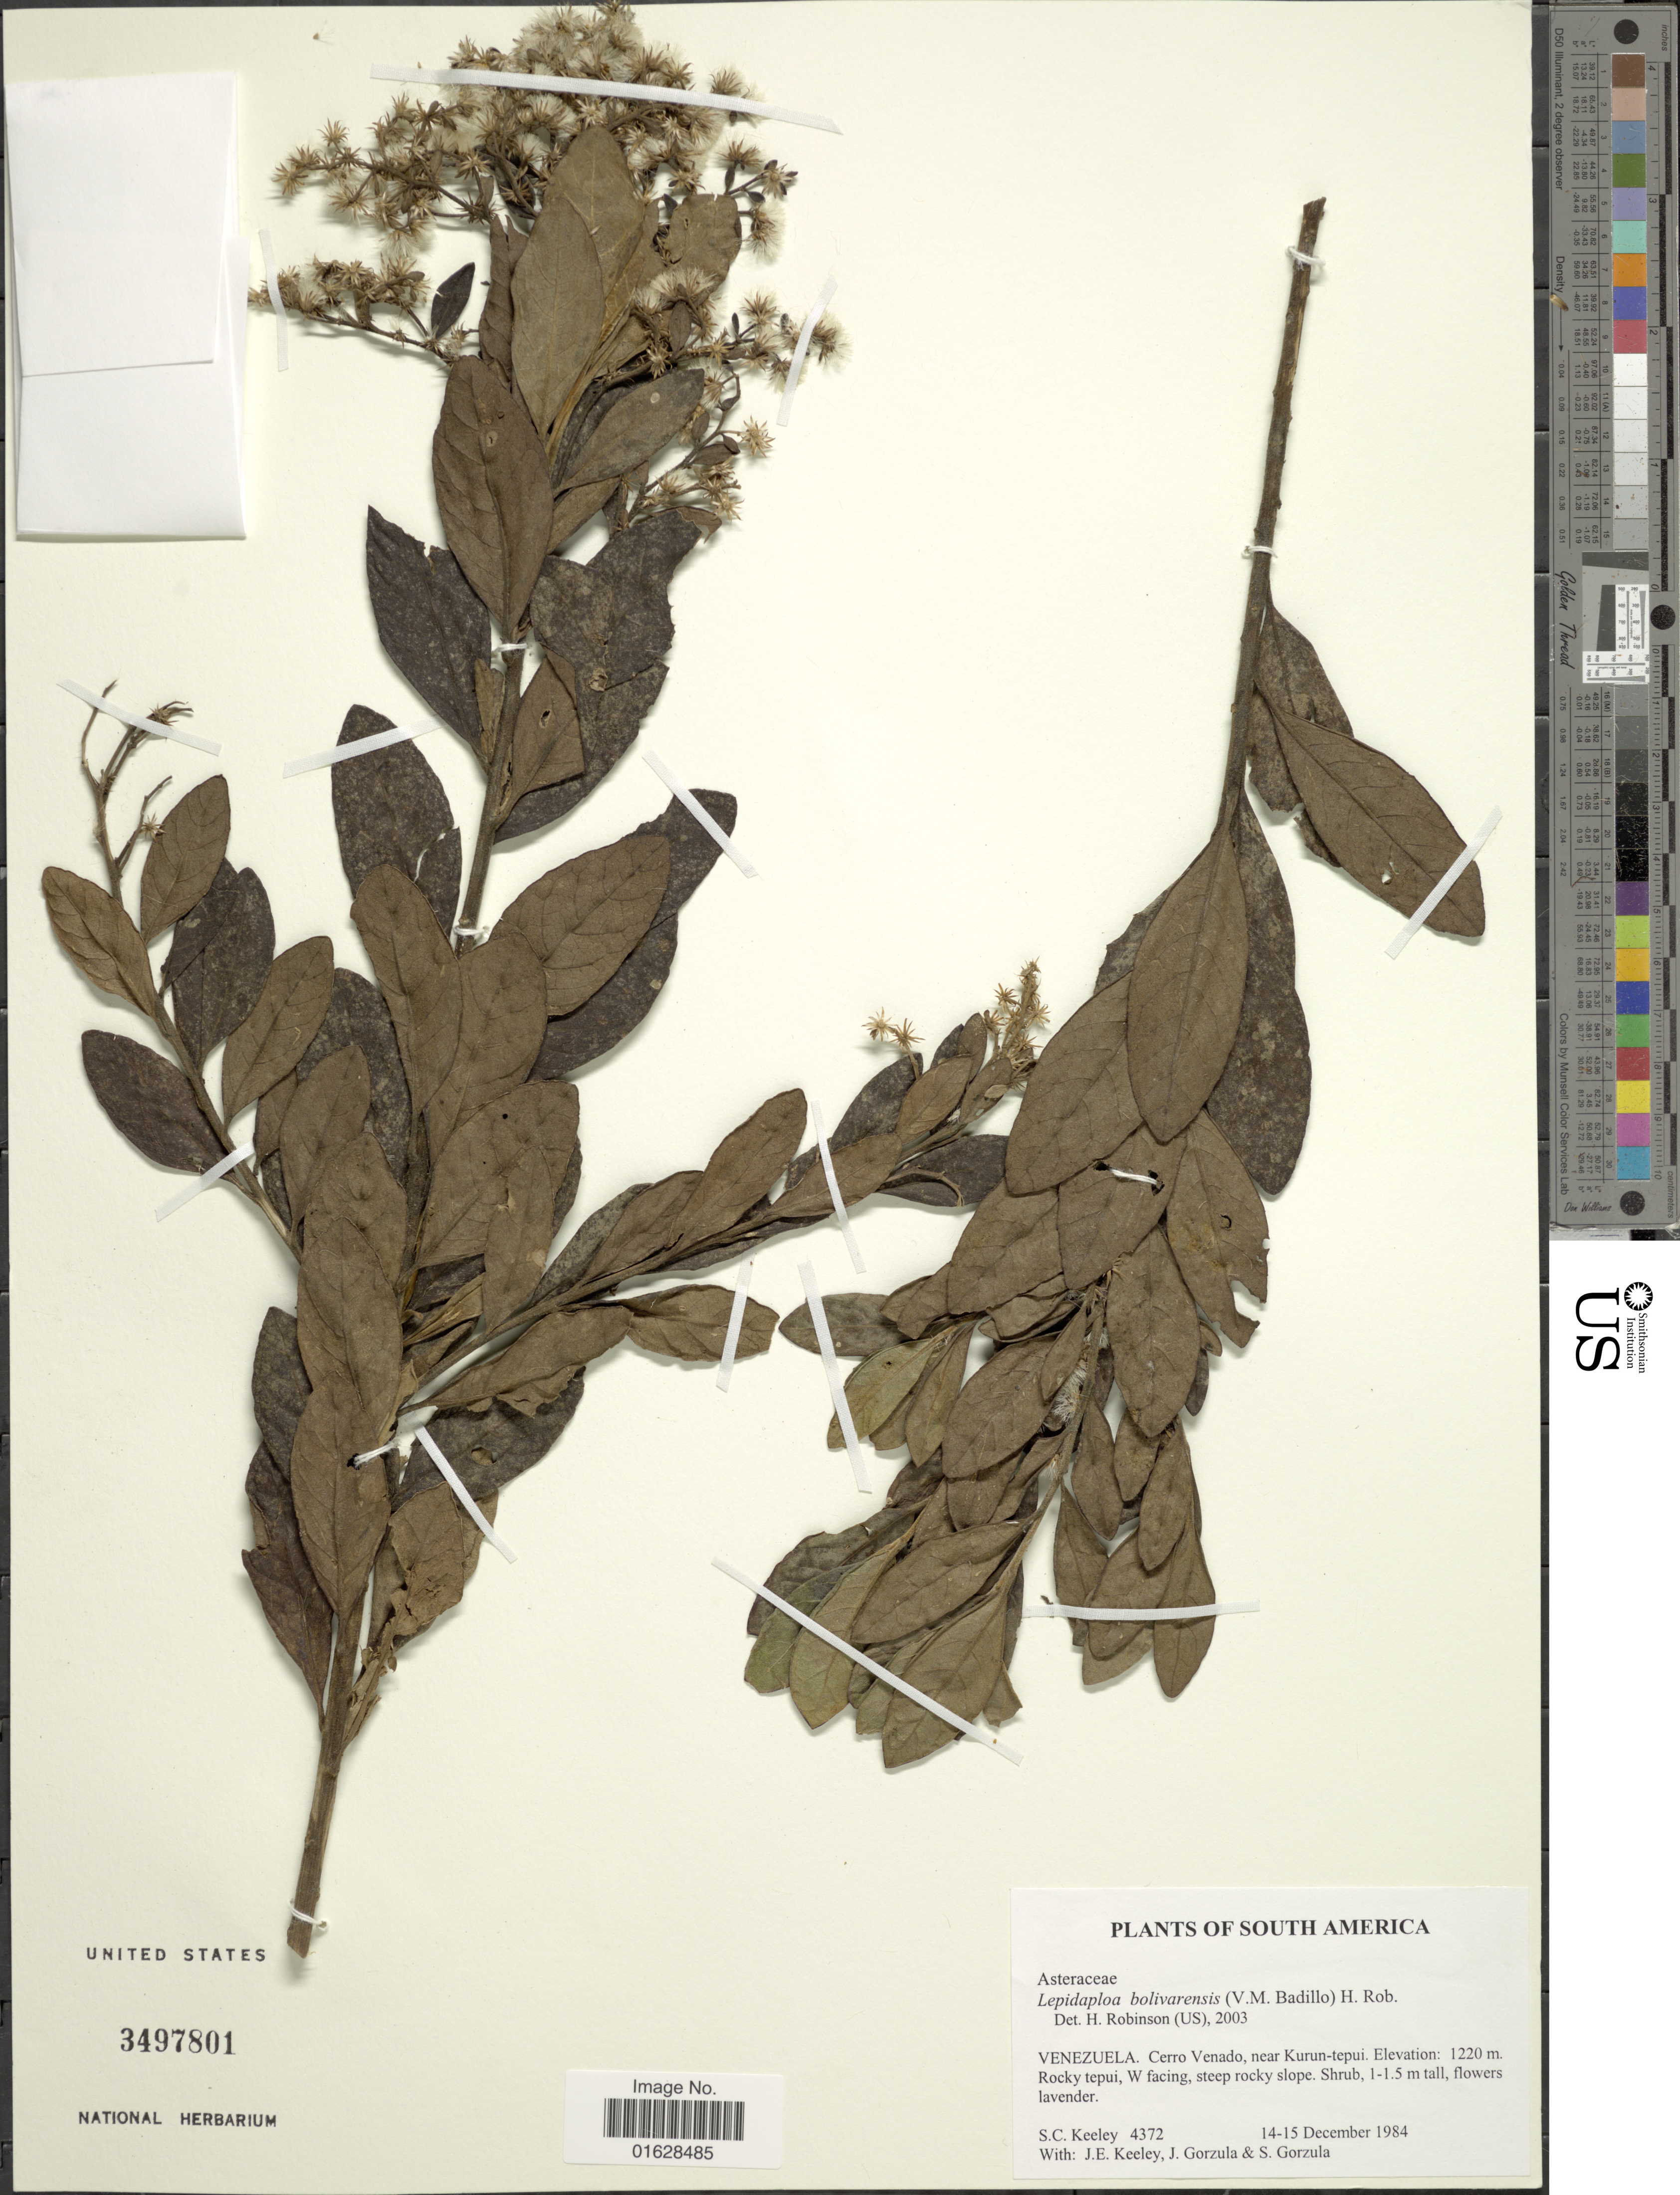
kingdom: Plantae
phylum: Tracheophyta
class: Magnoliopsida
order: Asterales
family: Asteraceae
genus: Lepidaploa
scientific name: Lepidaploa bolivarensis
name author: (V.M. Badillo) H. Rob.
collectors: S. C. Keeley, J. E. Keeley, J. Gorzula & S. Gorzula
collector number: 4372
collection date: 1984-12-14/1984-12-15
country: Venezuela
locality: South America. Venezuela. Cerro Venado, near Kurun-tepui. Rocky tepui, W facing, steep rocky slope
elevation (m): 1220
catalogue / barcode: US 3497801